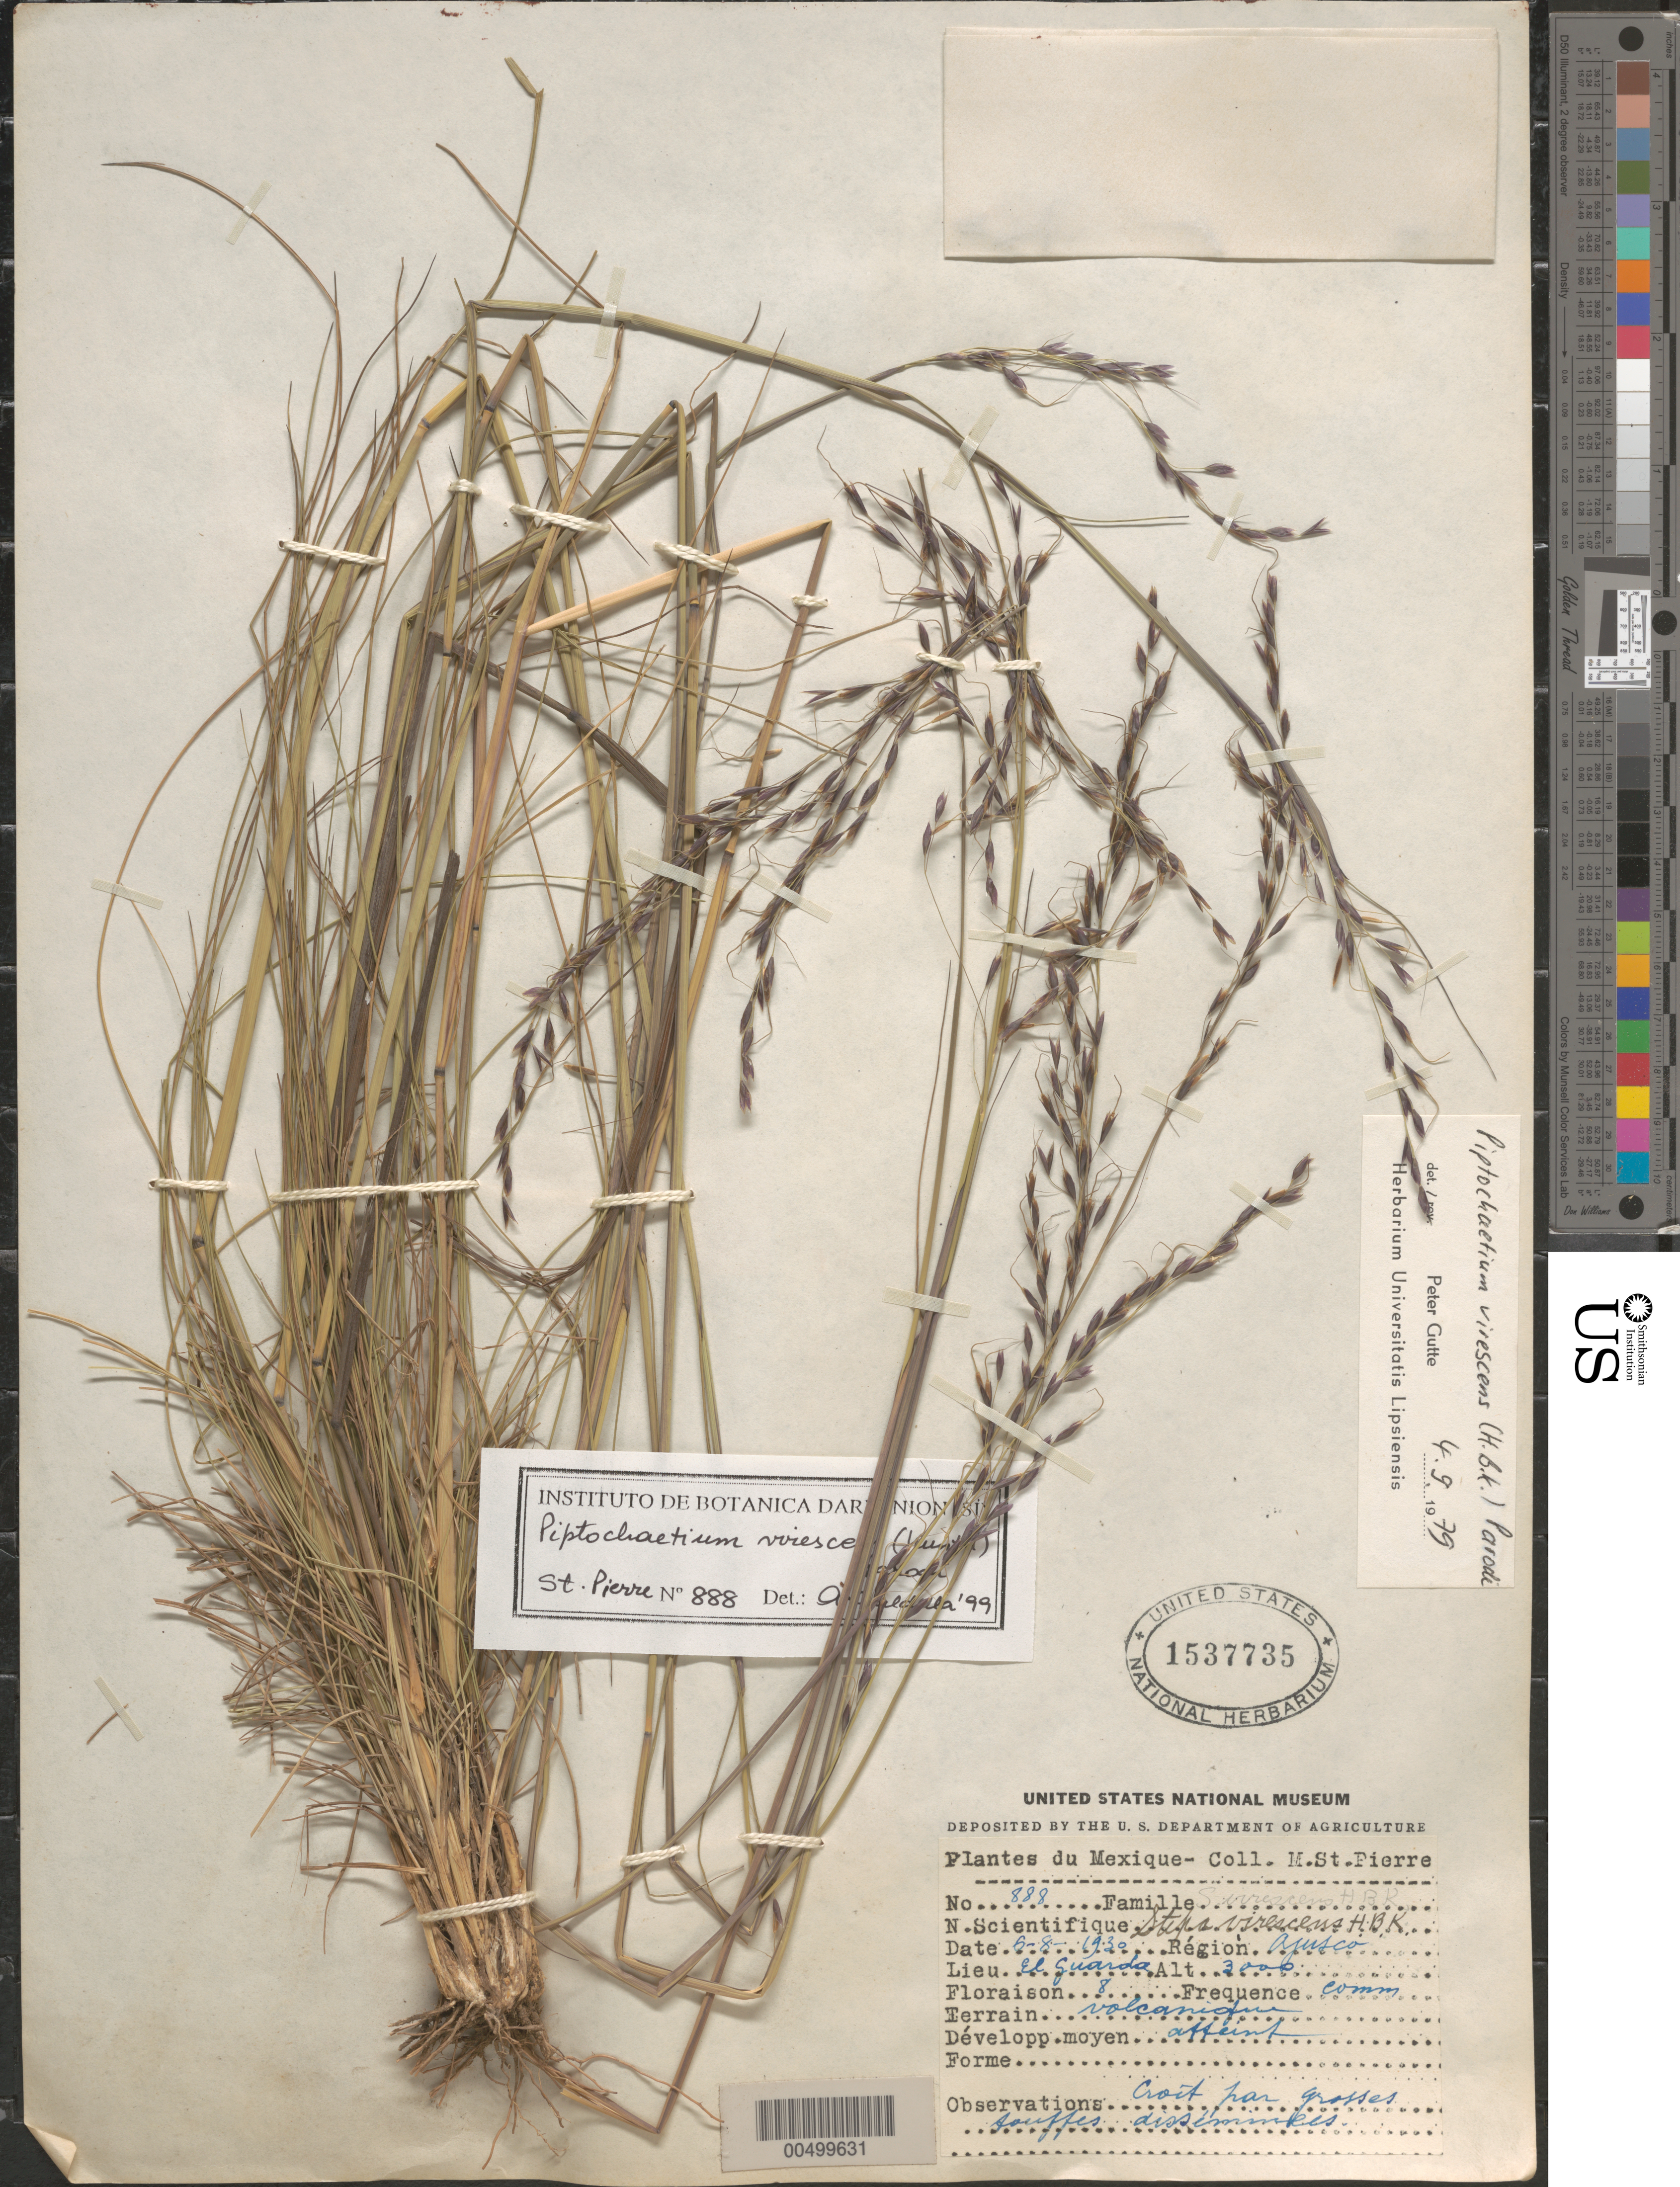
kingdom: Plantae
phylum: Tracheophyta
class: Liliopsida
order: Poales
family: Poaceae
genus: Piptochaetium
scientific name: Piptochaetium virescens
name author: (Kunth) Parodi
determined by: Gutte, P.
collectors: M. Saint-Pierre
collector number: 888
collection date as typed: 6 Aug 1930 or 8 Jun 1930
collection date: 1930-06-08 or 1930-08-06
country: Mexico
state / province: Distrito Federal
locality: Ajusco, El Guarda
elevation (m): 3000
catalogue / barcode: US 1537735